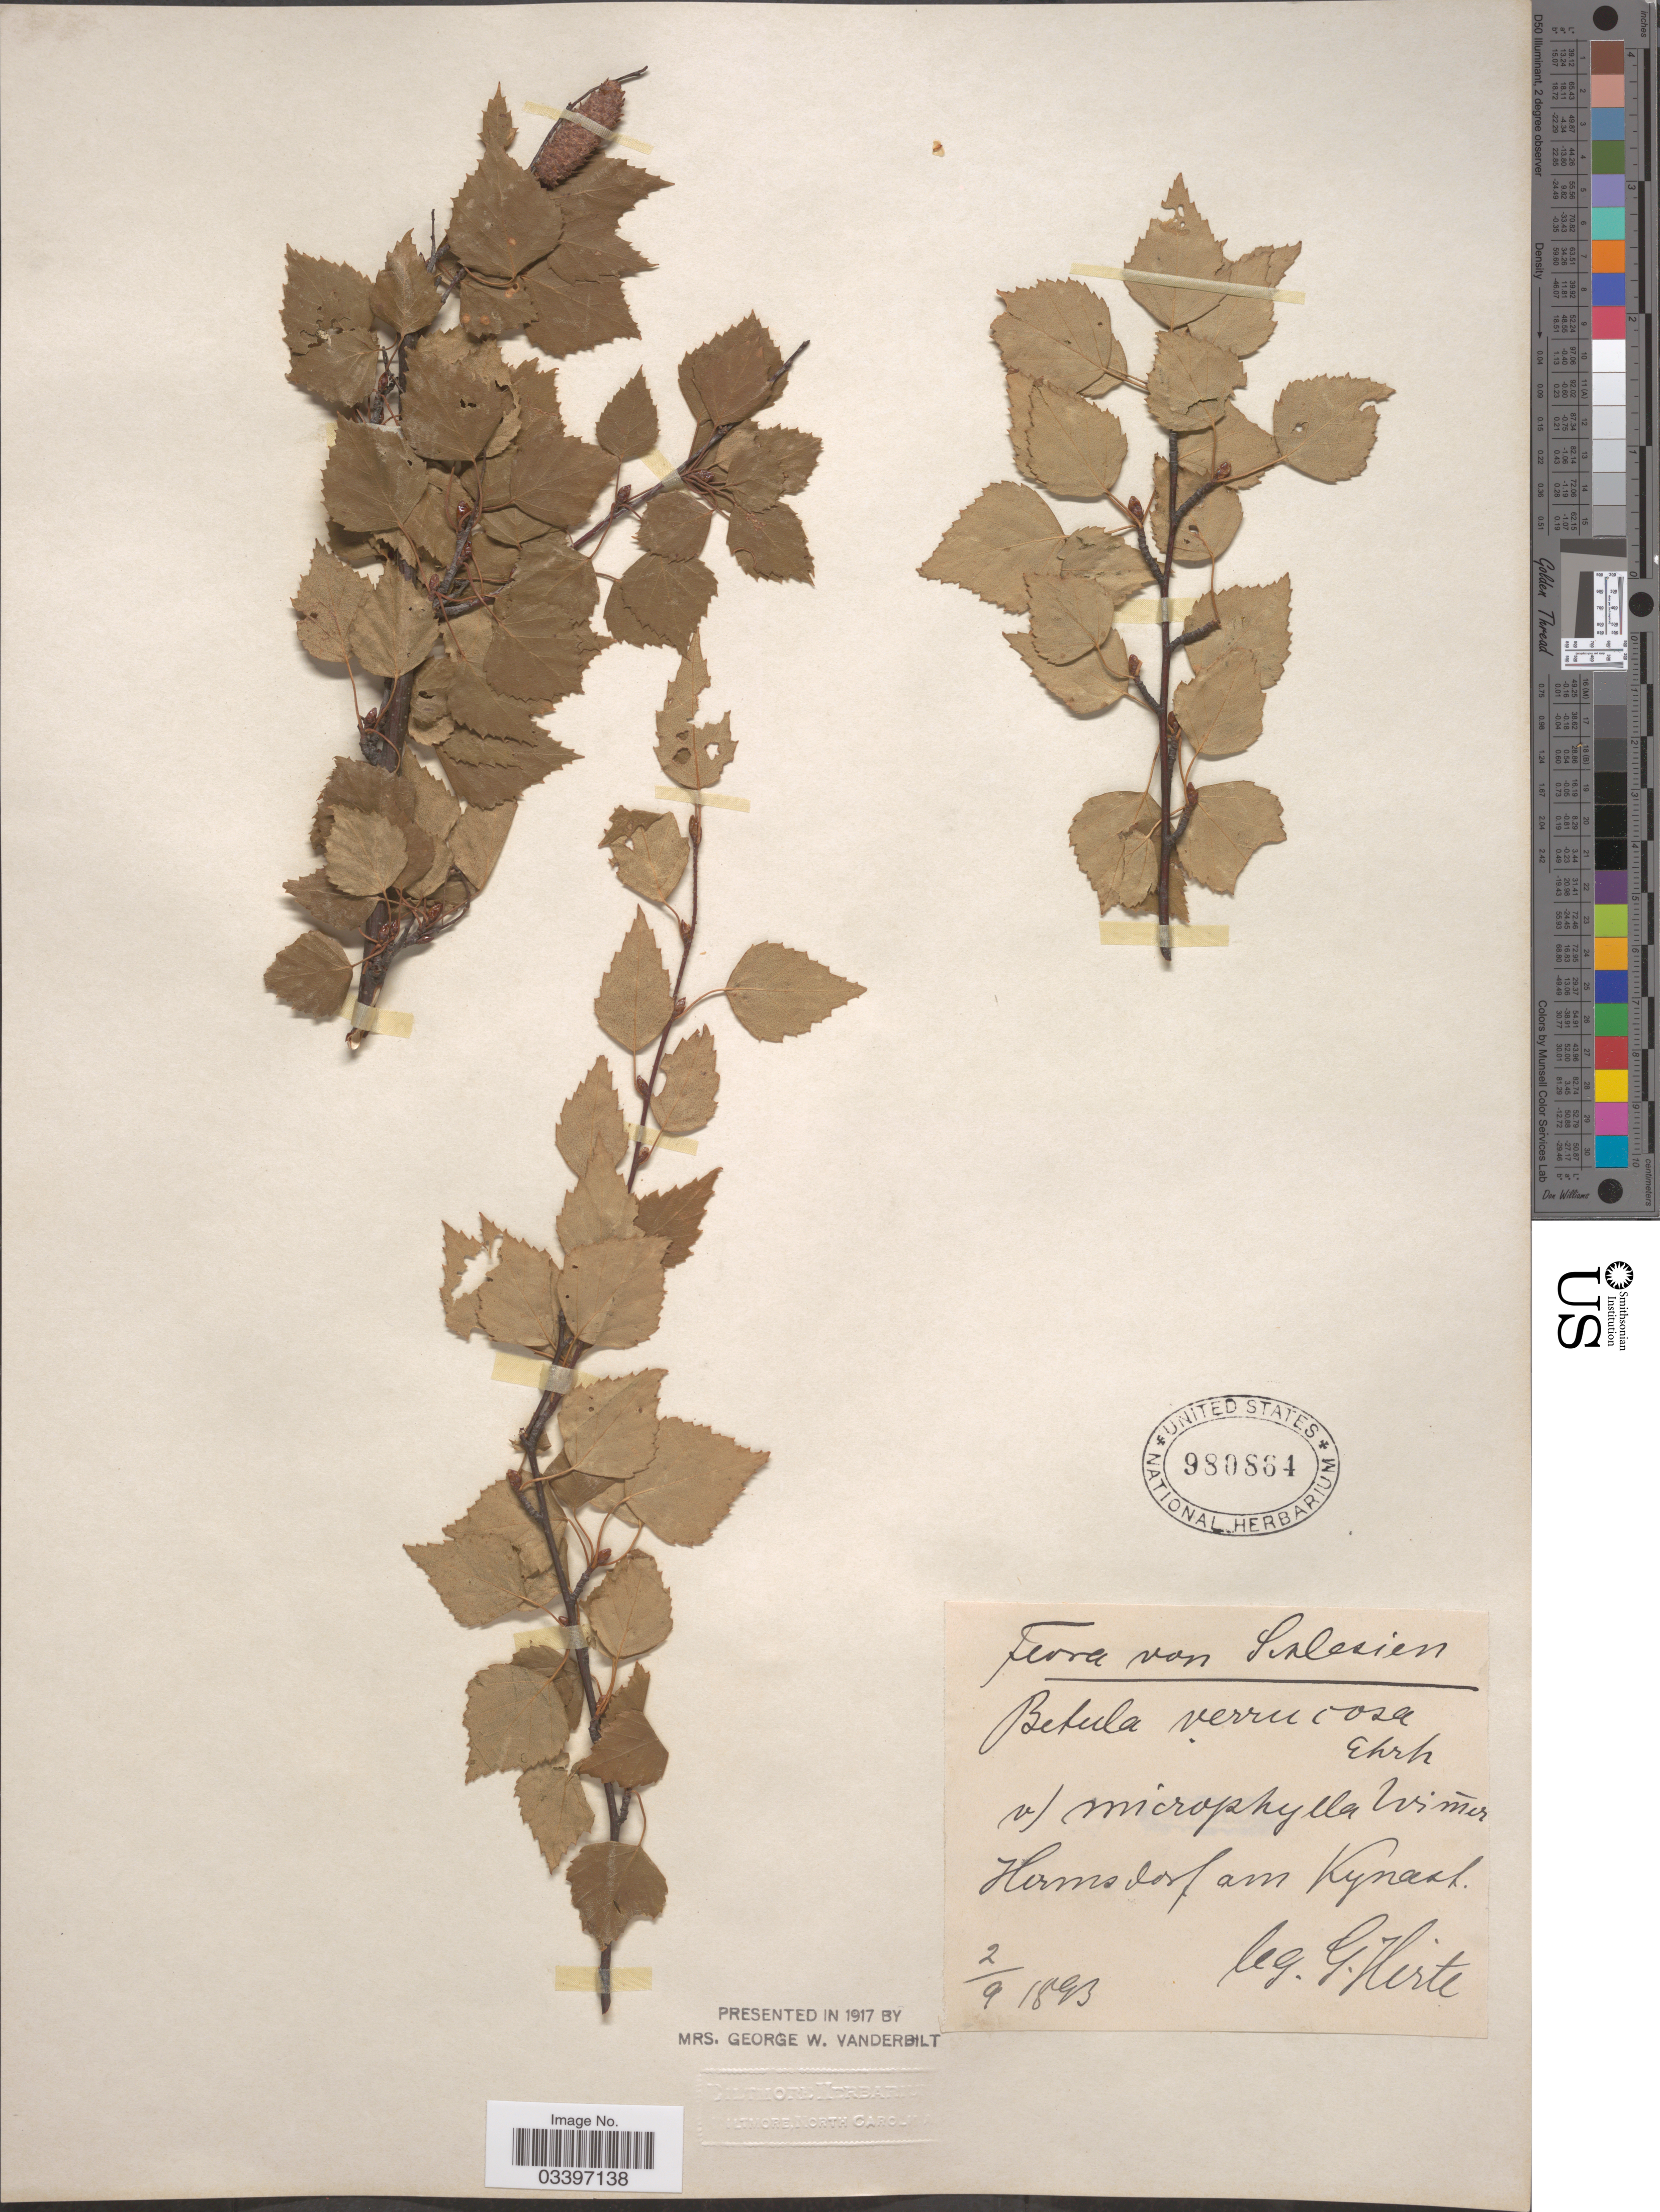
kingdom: Plantae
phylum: Tracheophyta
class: Magnoliopsida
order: Fagales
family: Betulaceae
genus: Betula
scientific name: Betula verrucosa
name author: Ehrh.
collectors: G. Herte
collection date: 1893-09-02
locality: Salesien. Hermsdorf am Kynash [interpreted].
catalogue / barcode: US 980864